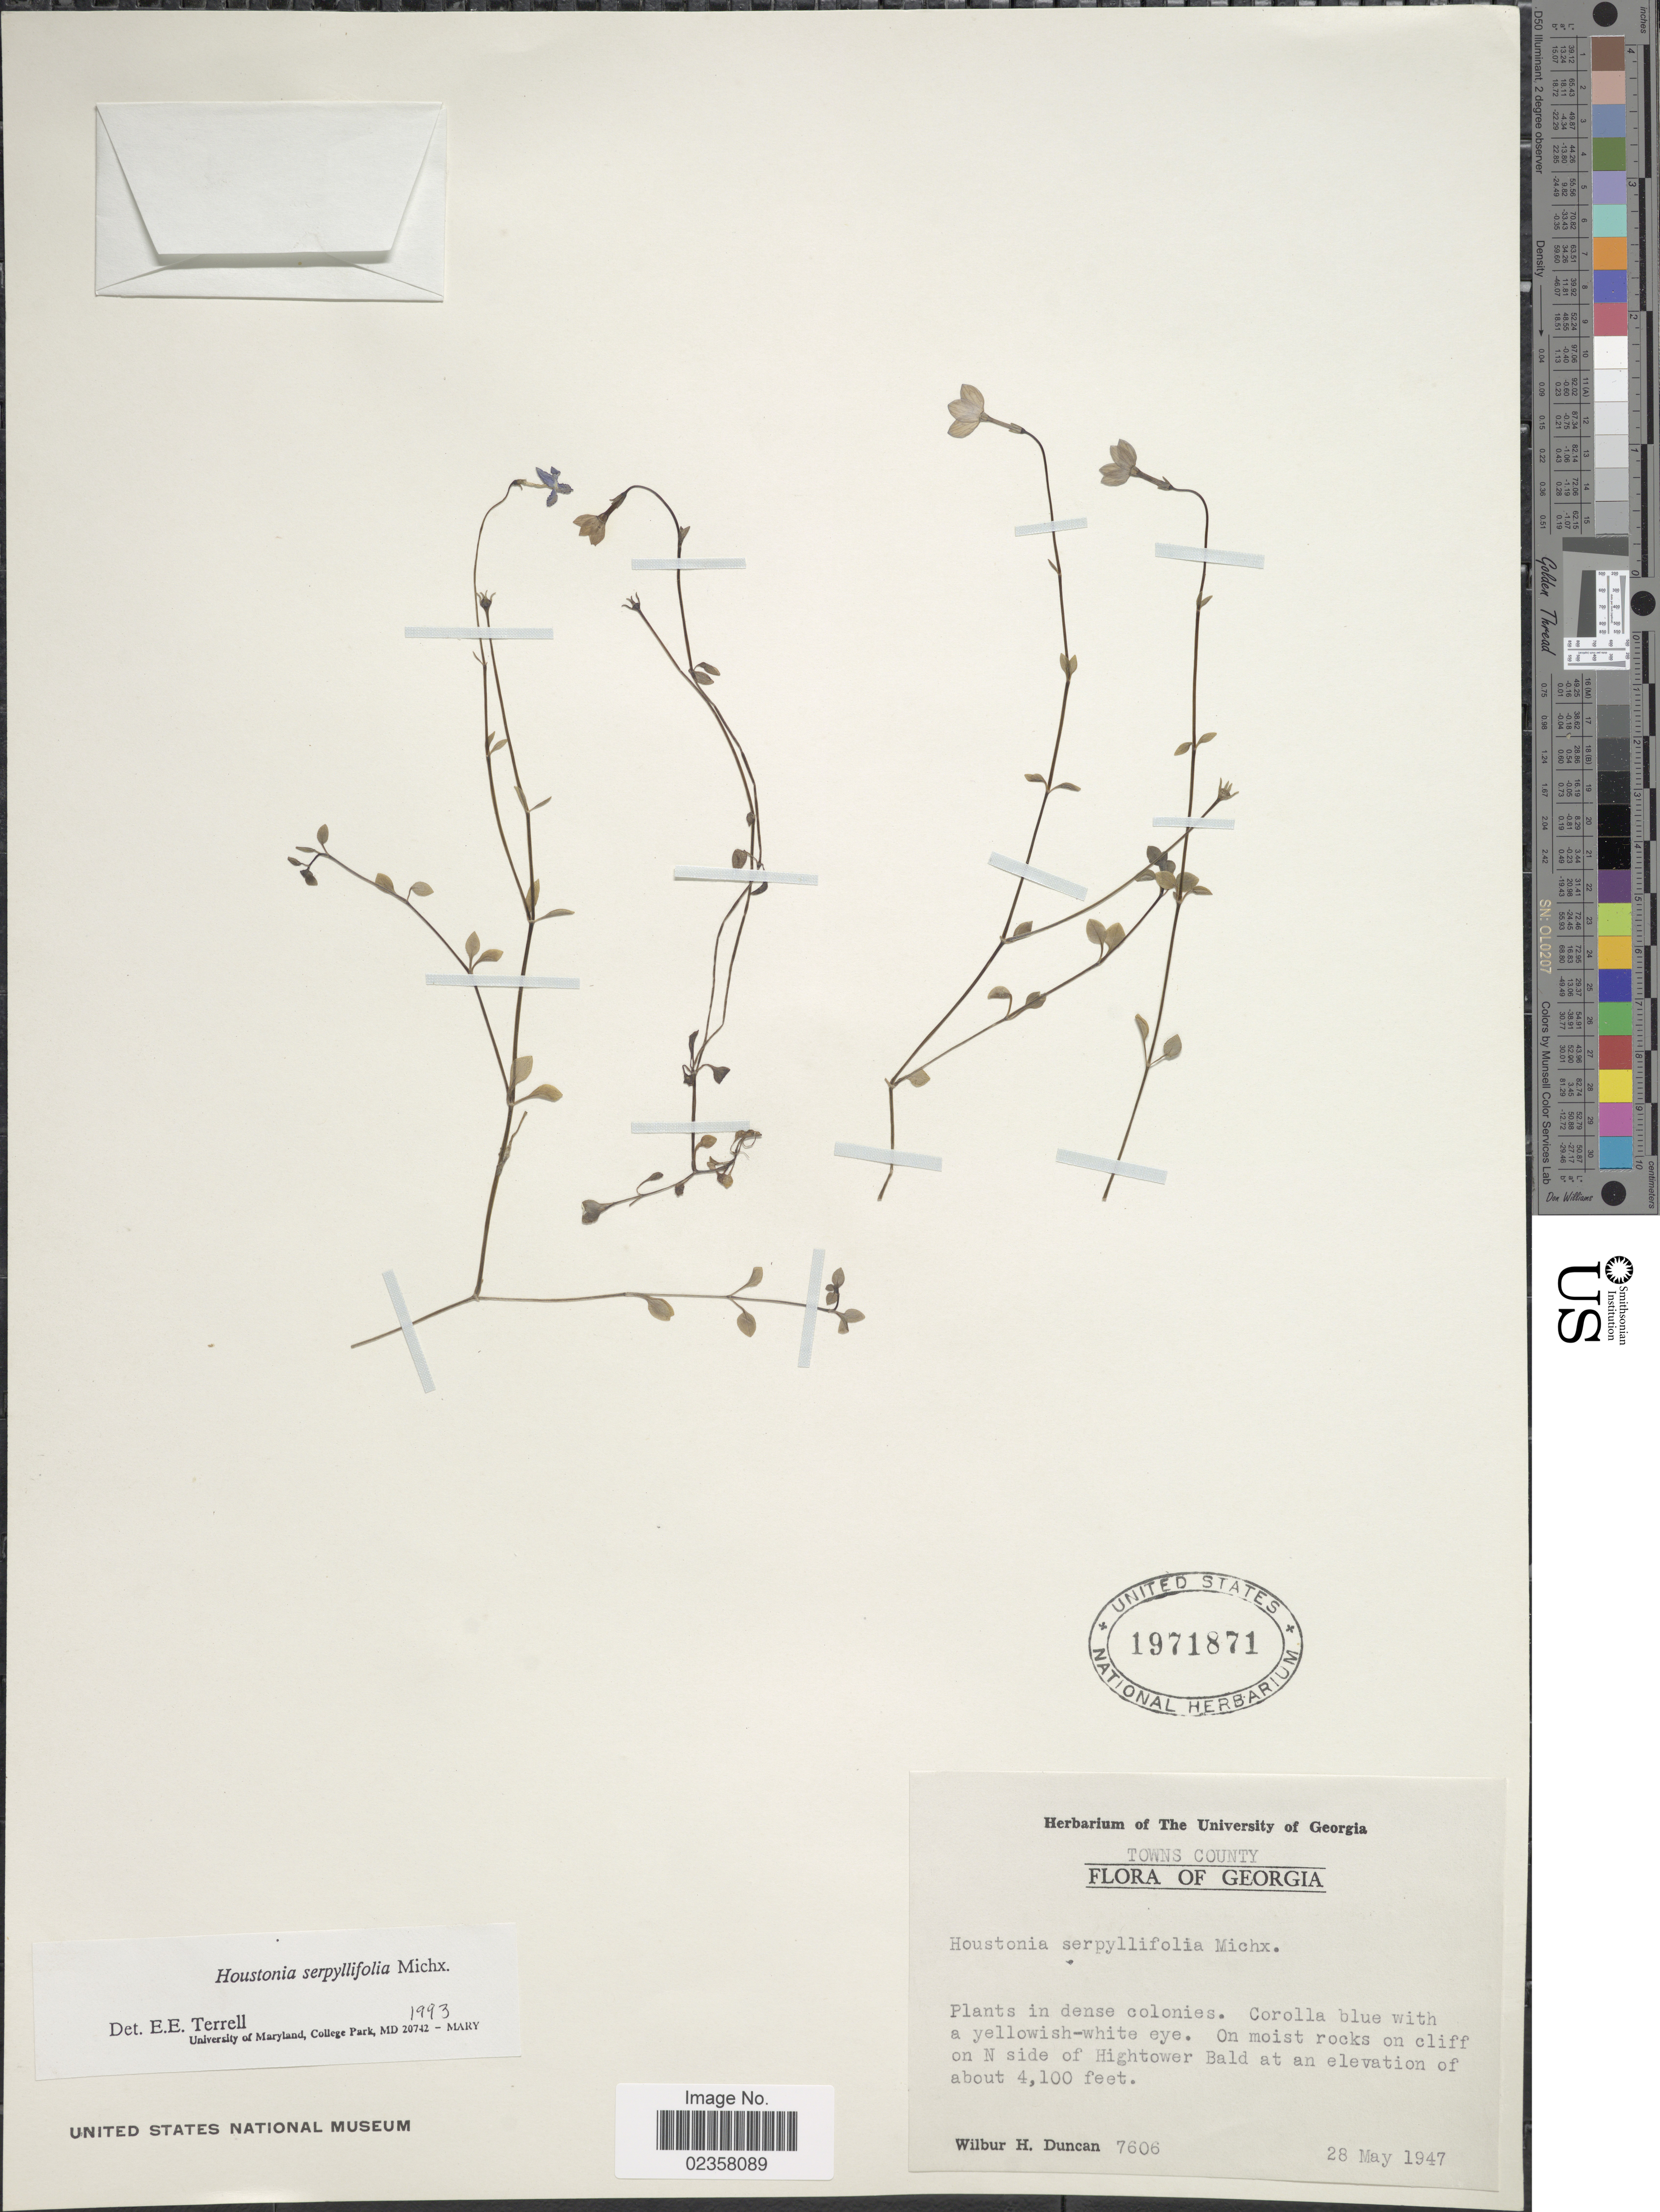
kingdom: Plantae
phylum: Tracheophyta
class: Magnoliopsida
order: Gentianales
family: Rubiaceae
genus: Houstonia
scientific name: Houstonia serpyllifolia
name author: Michx.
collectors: W. H. Duncan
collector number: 7606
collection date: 1947-05-28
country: United States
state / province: Georgia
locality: Towns County, on moist rocks on cliff on N side of Hightower Bald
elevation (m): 1250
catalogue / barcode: US 1971871